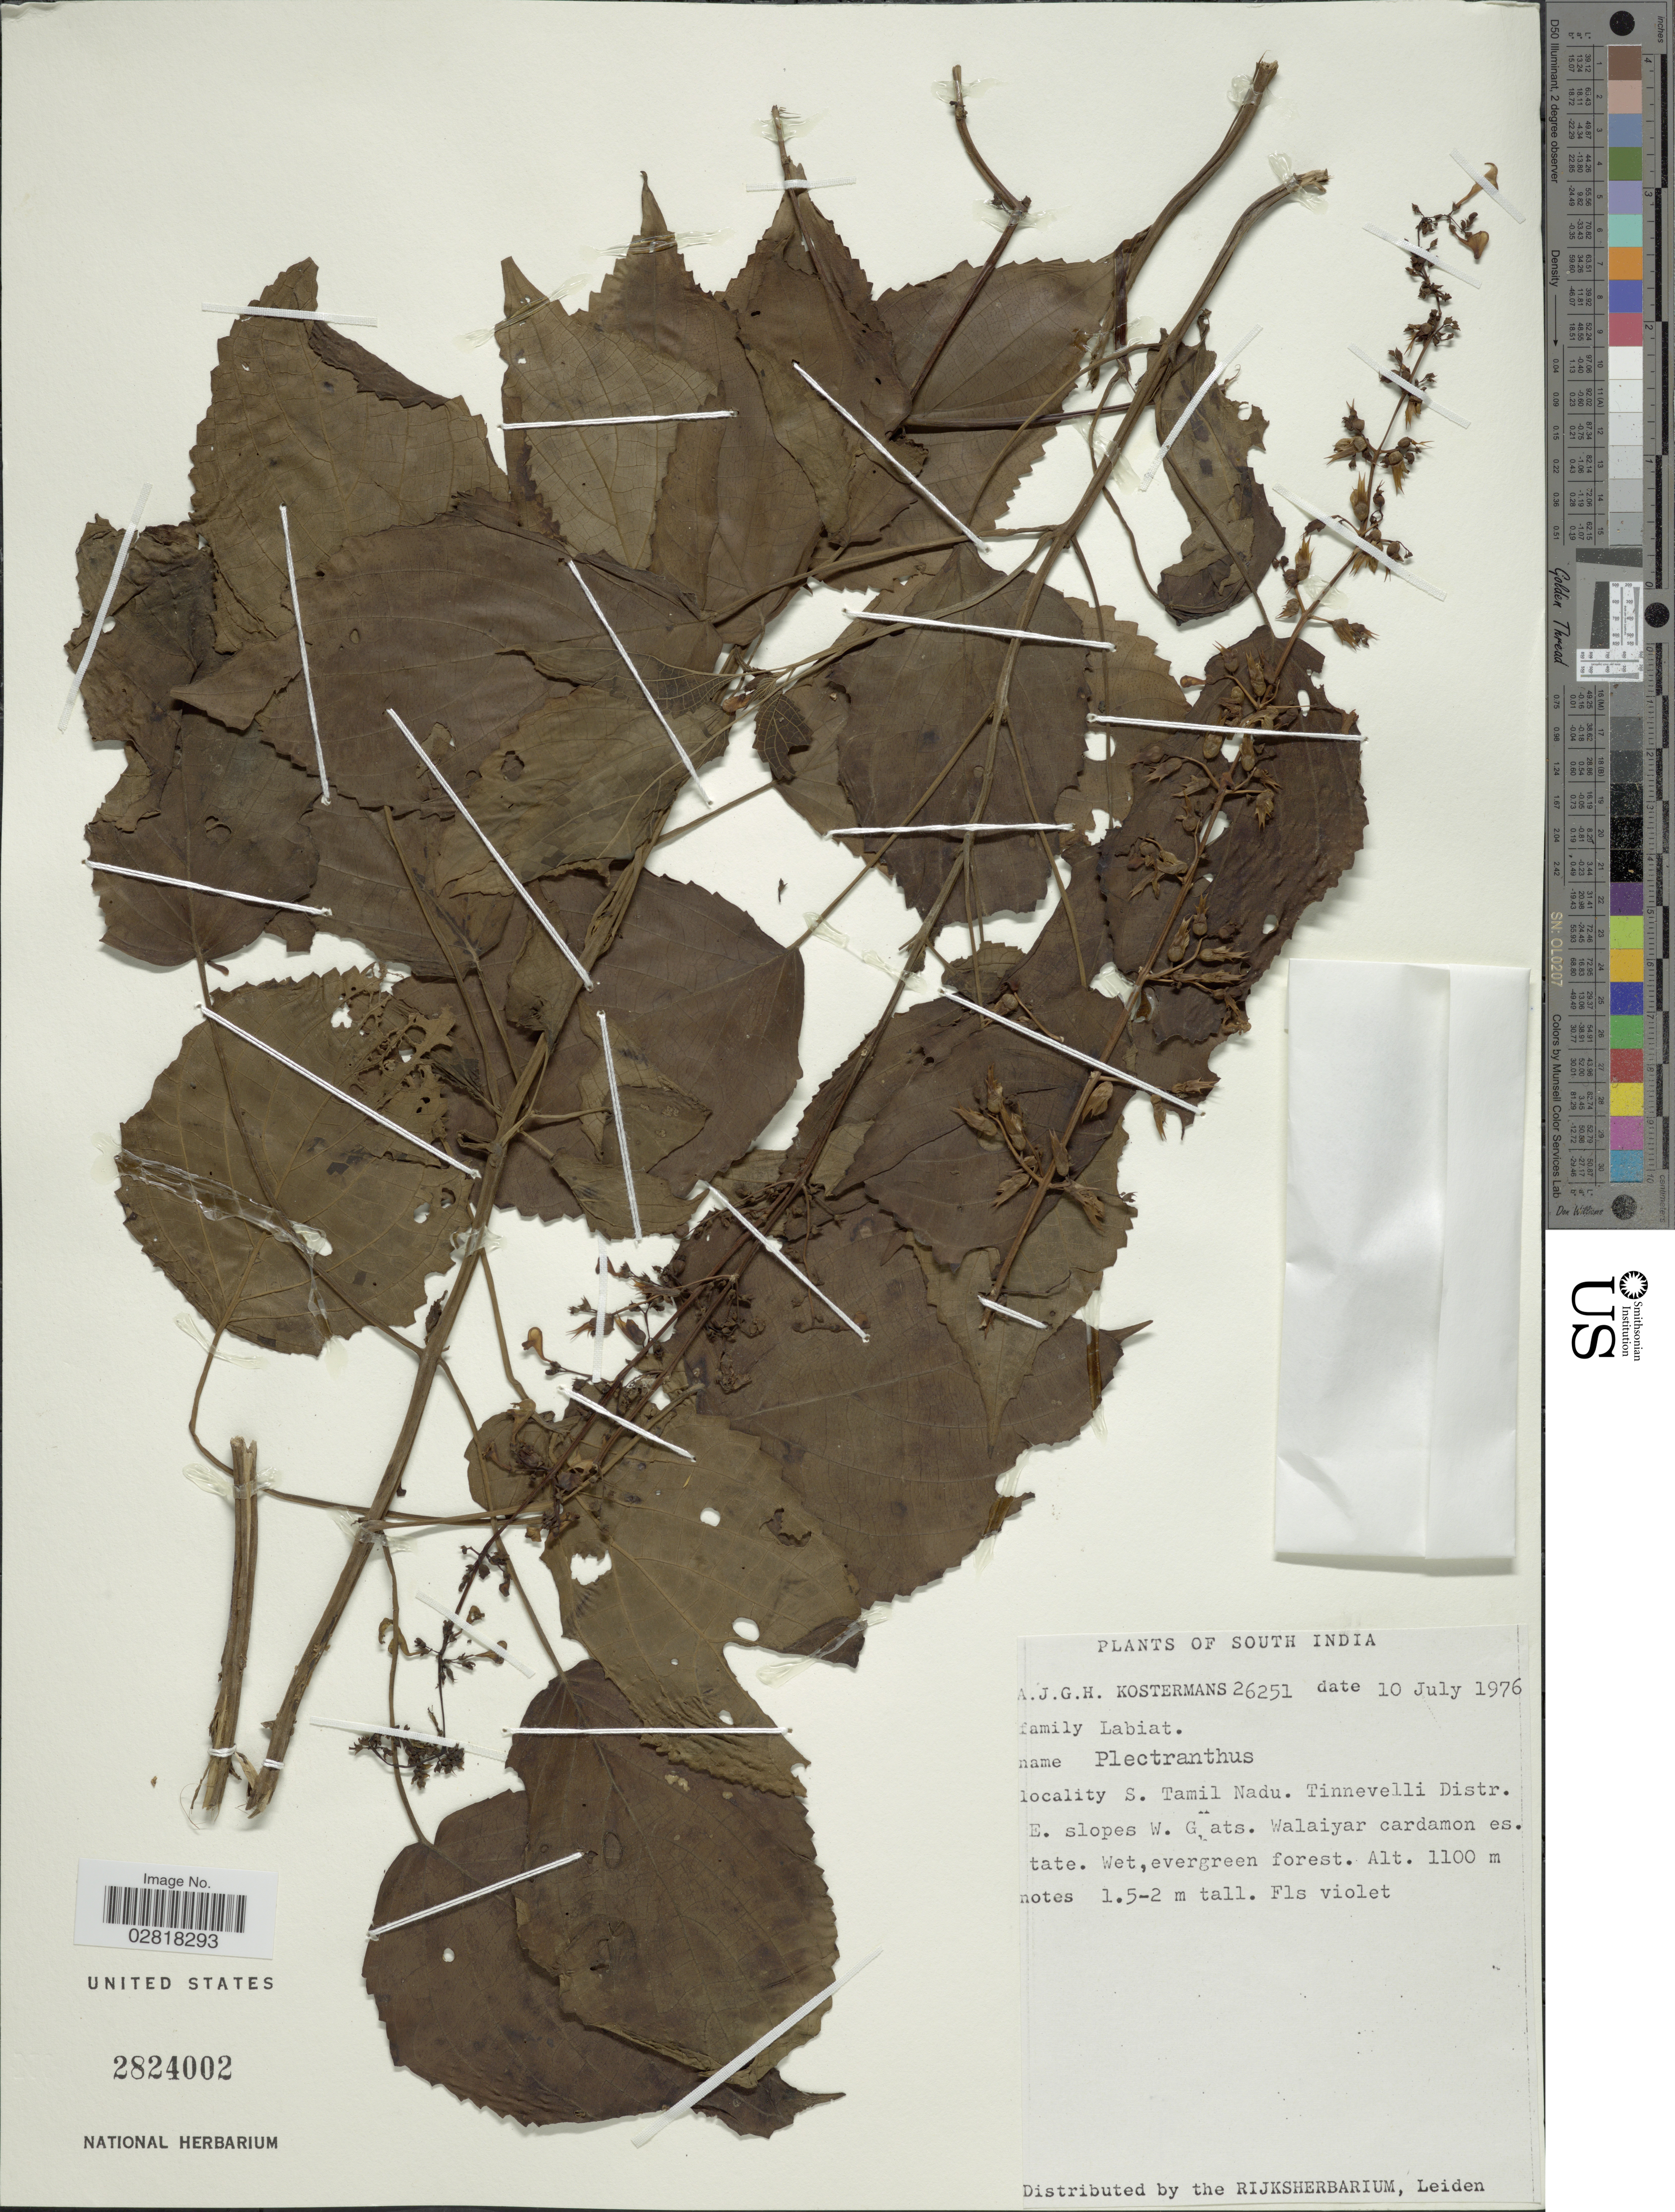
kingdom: Plantae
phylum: Tracheophyta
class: Magnoliopsida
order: Lamiales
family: Lamiaceae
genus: Plectranthus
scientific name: Plectranthus sp.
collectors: A. J. G. Kostermans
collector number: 26251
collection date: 1976-07-10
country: India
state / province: Tamil Nadu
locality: South India, S. Tamil Nadu, Tinnevelli Distr., E. slopes W. Gats, Walaiyar cardamon estate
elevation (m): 1100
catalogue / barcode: US 2824002